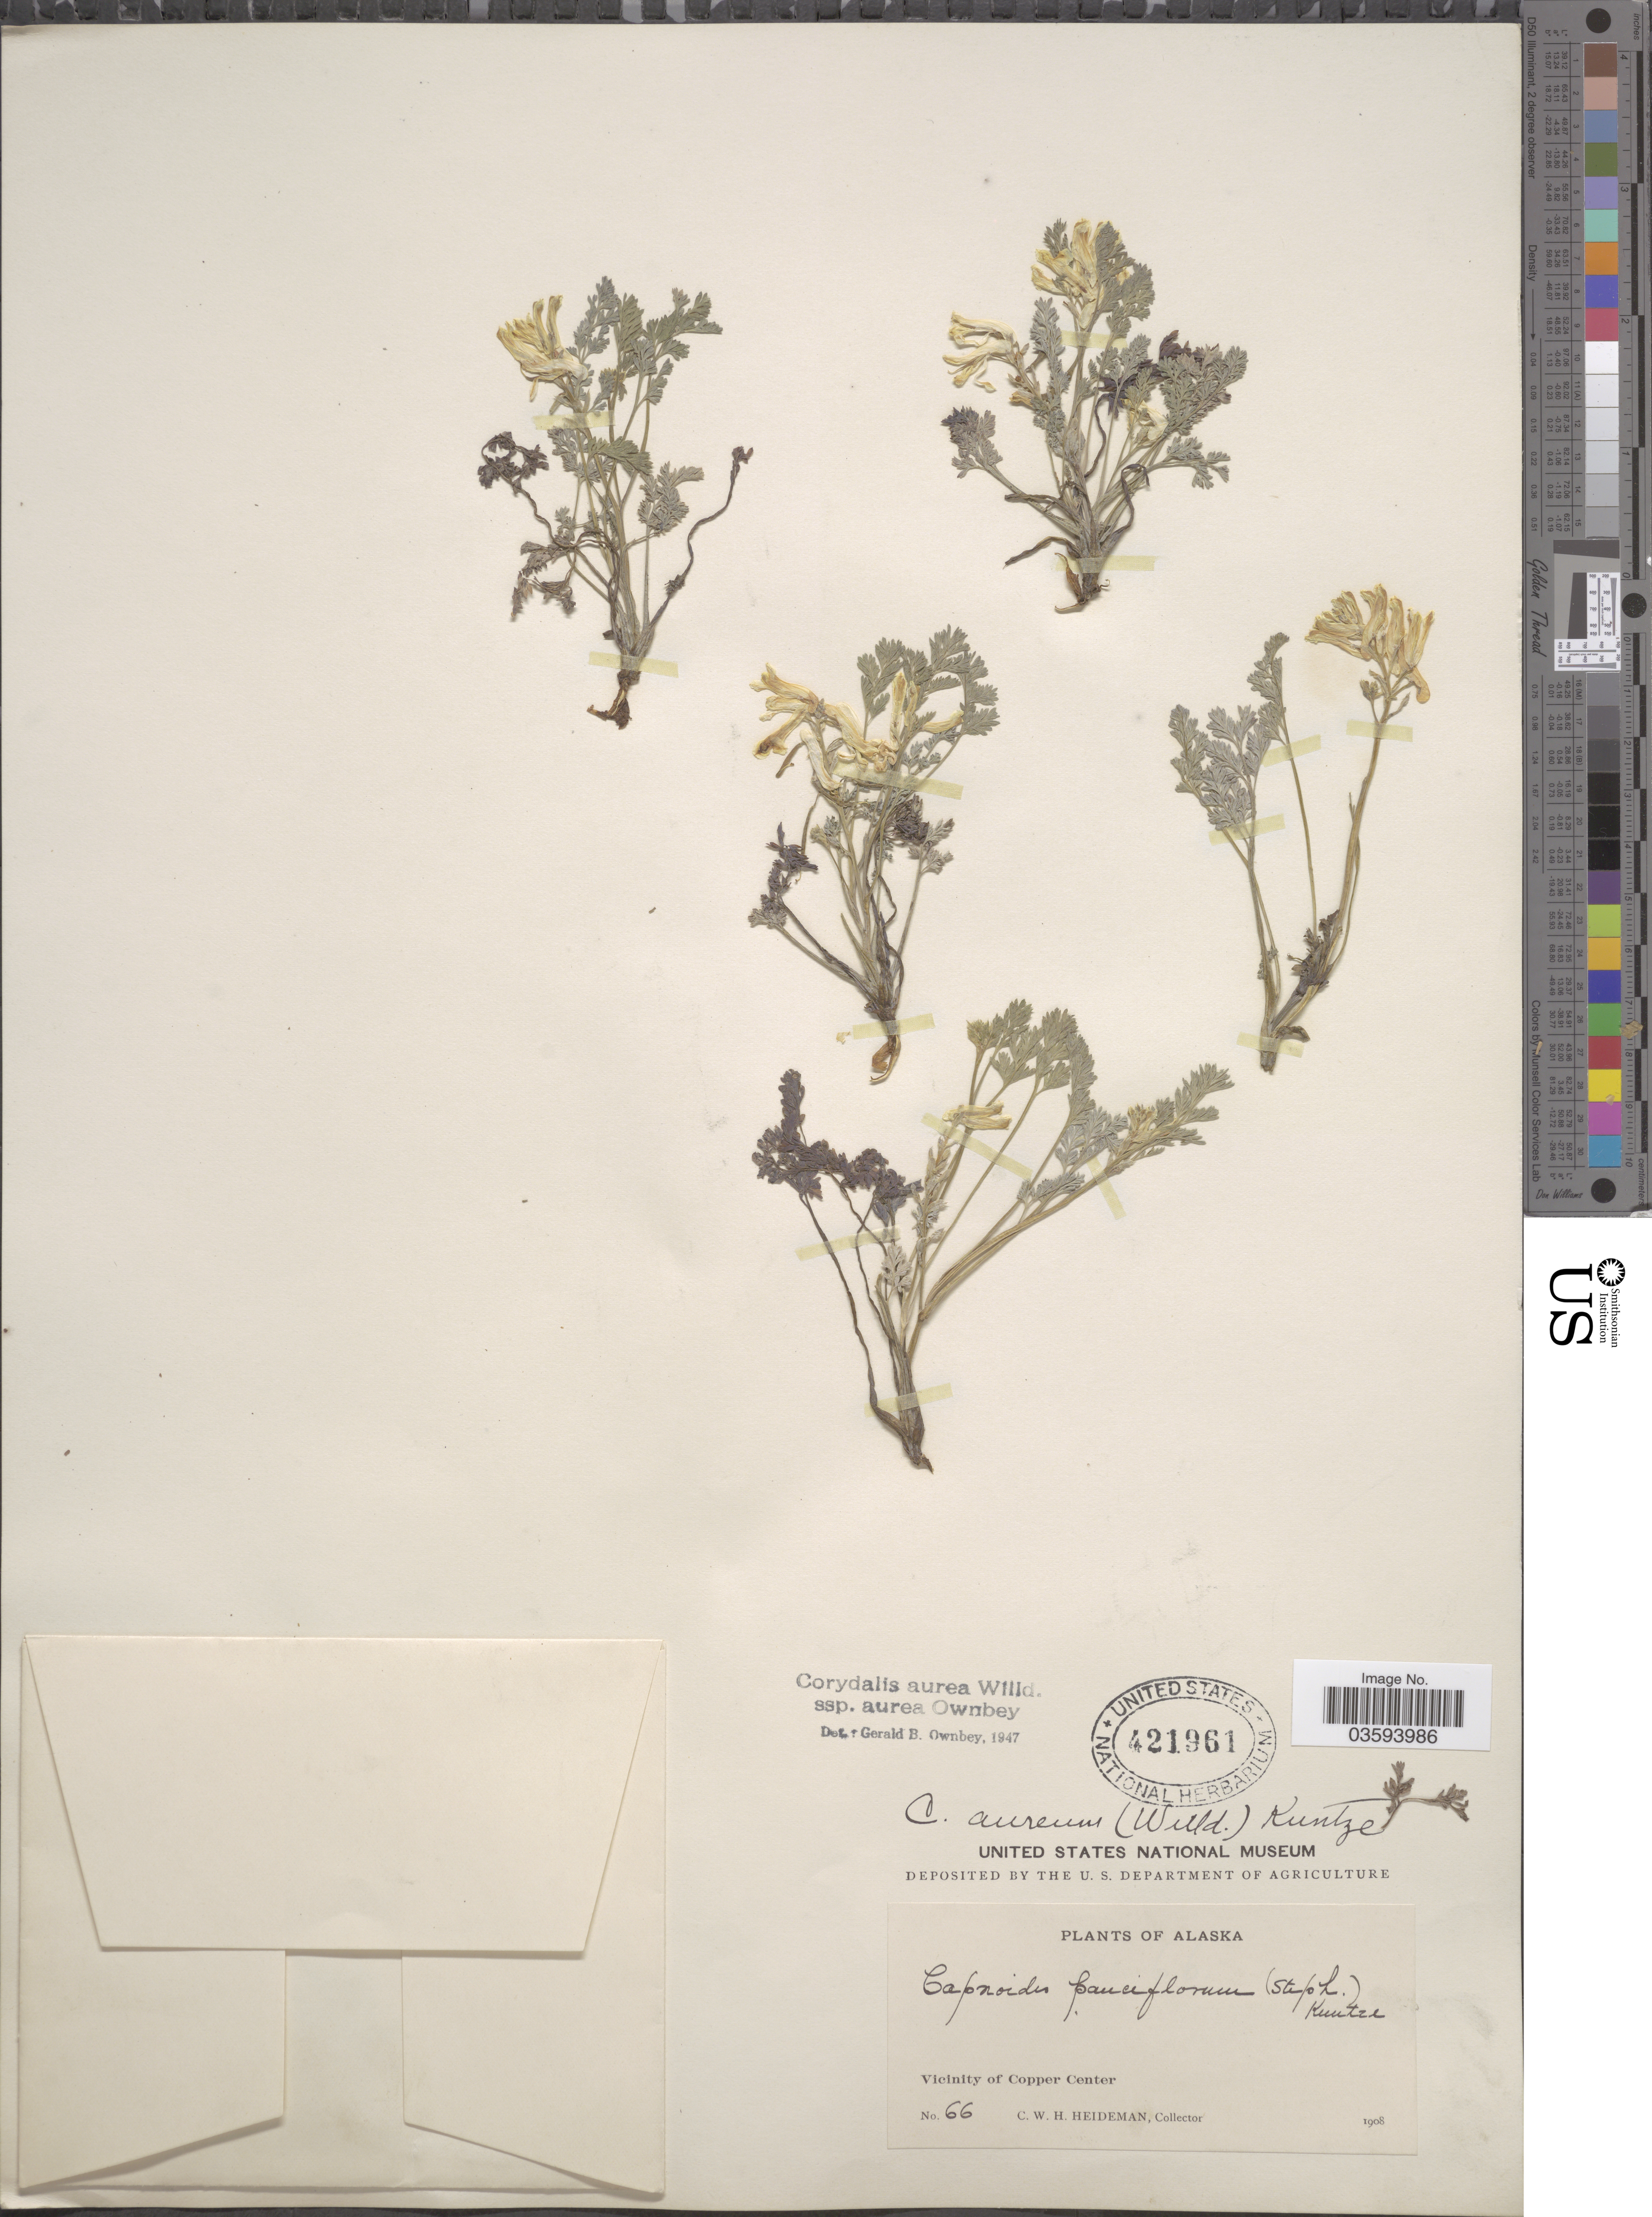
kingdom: Plantae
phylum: Tracheophyta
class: Magnoliopsida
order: Ranunculales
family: Papaveraceae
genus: Corydalis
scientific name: Corydalis aurea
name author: Willd.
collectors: C. Heideman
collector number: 66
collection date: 1908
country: United States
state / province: Alaska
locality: Vicinity of Copper Center.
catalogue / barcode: US 421961